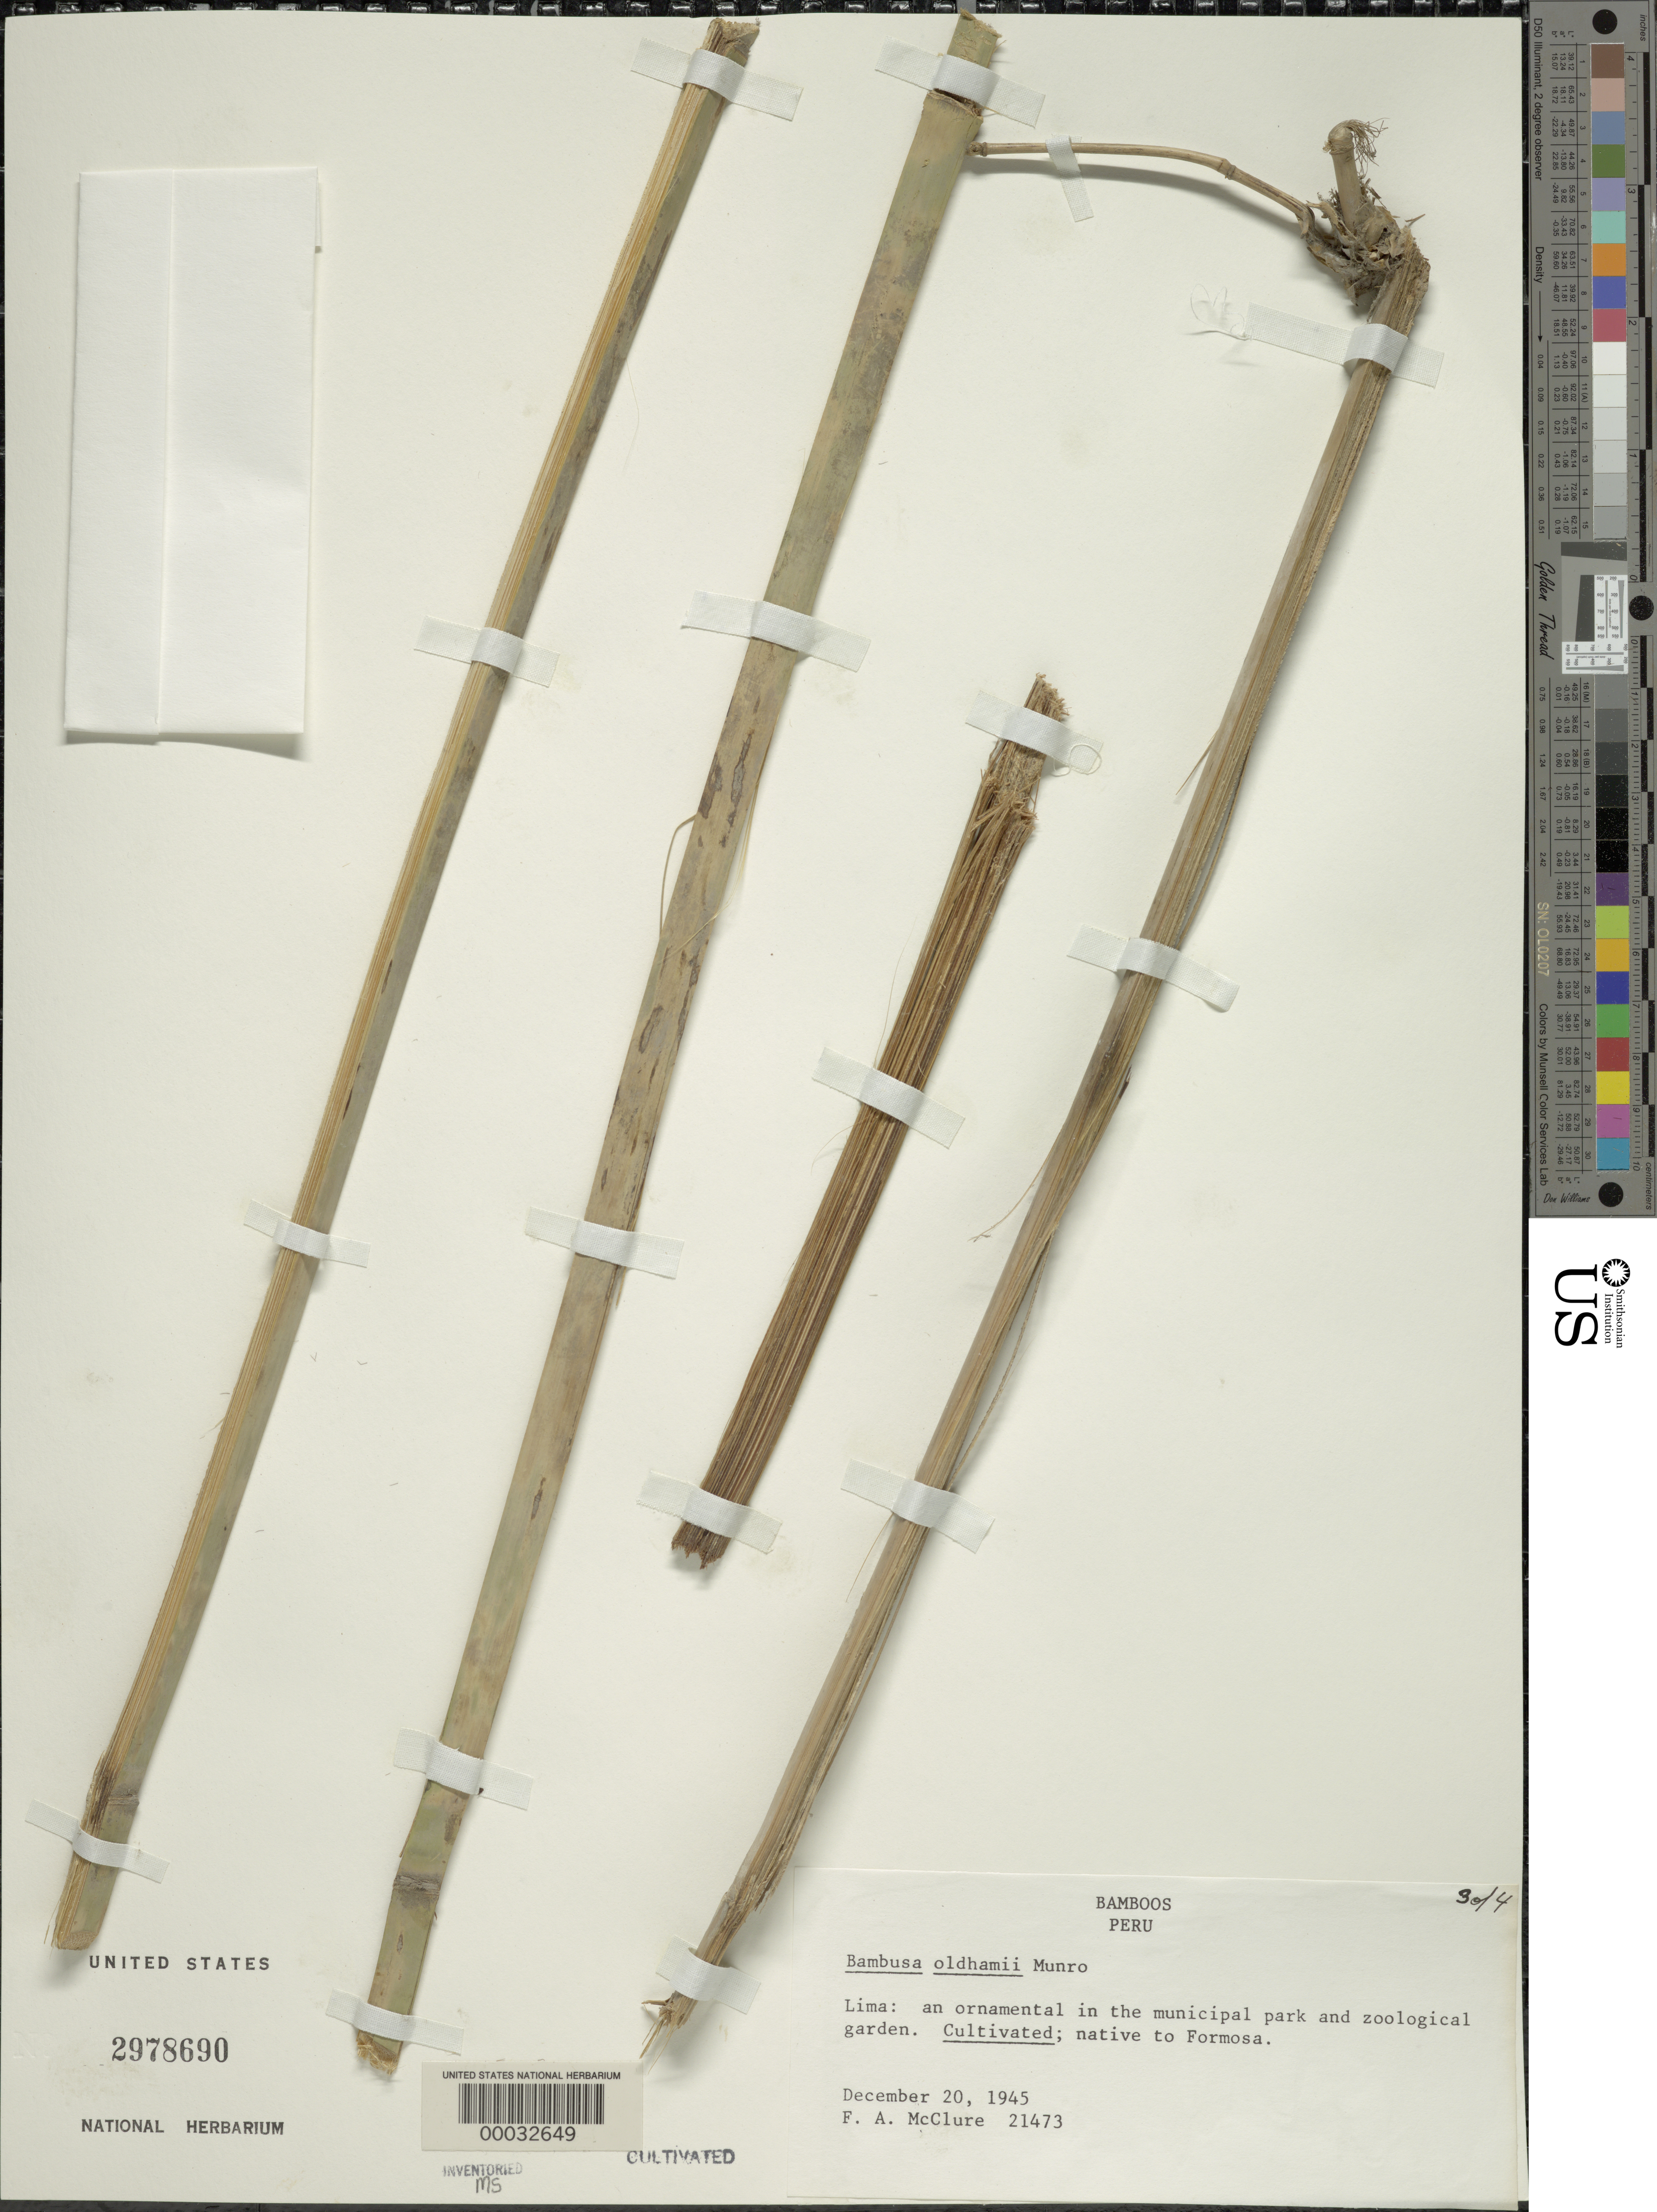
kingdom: Plantae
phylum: Tracheophyta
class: Liliopsida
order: Poales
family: Poaceae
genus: Bambusa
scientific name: Bambusa oldhamii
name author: Munro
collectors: F. A. McClure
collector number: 21473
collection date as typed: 20 Dec 1945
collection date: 1945-12-20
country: Peru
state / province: Lima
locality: Zoological garden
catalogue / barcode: US 2978690